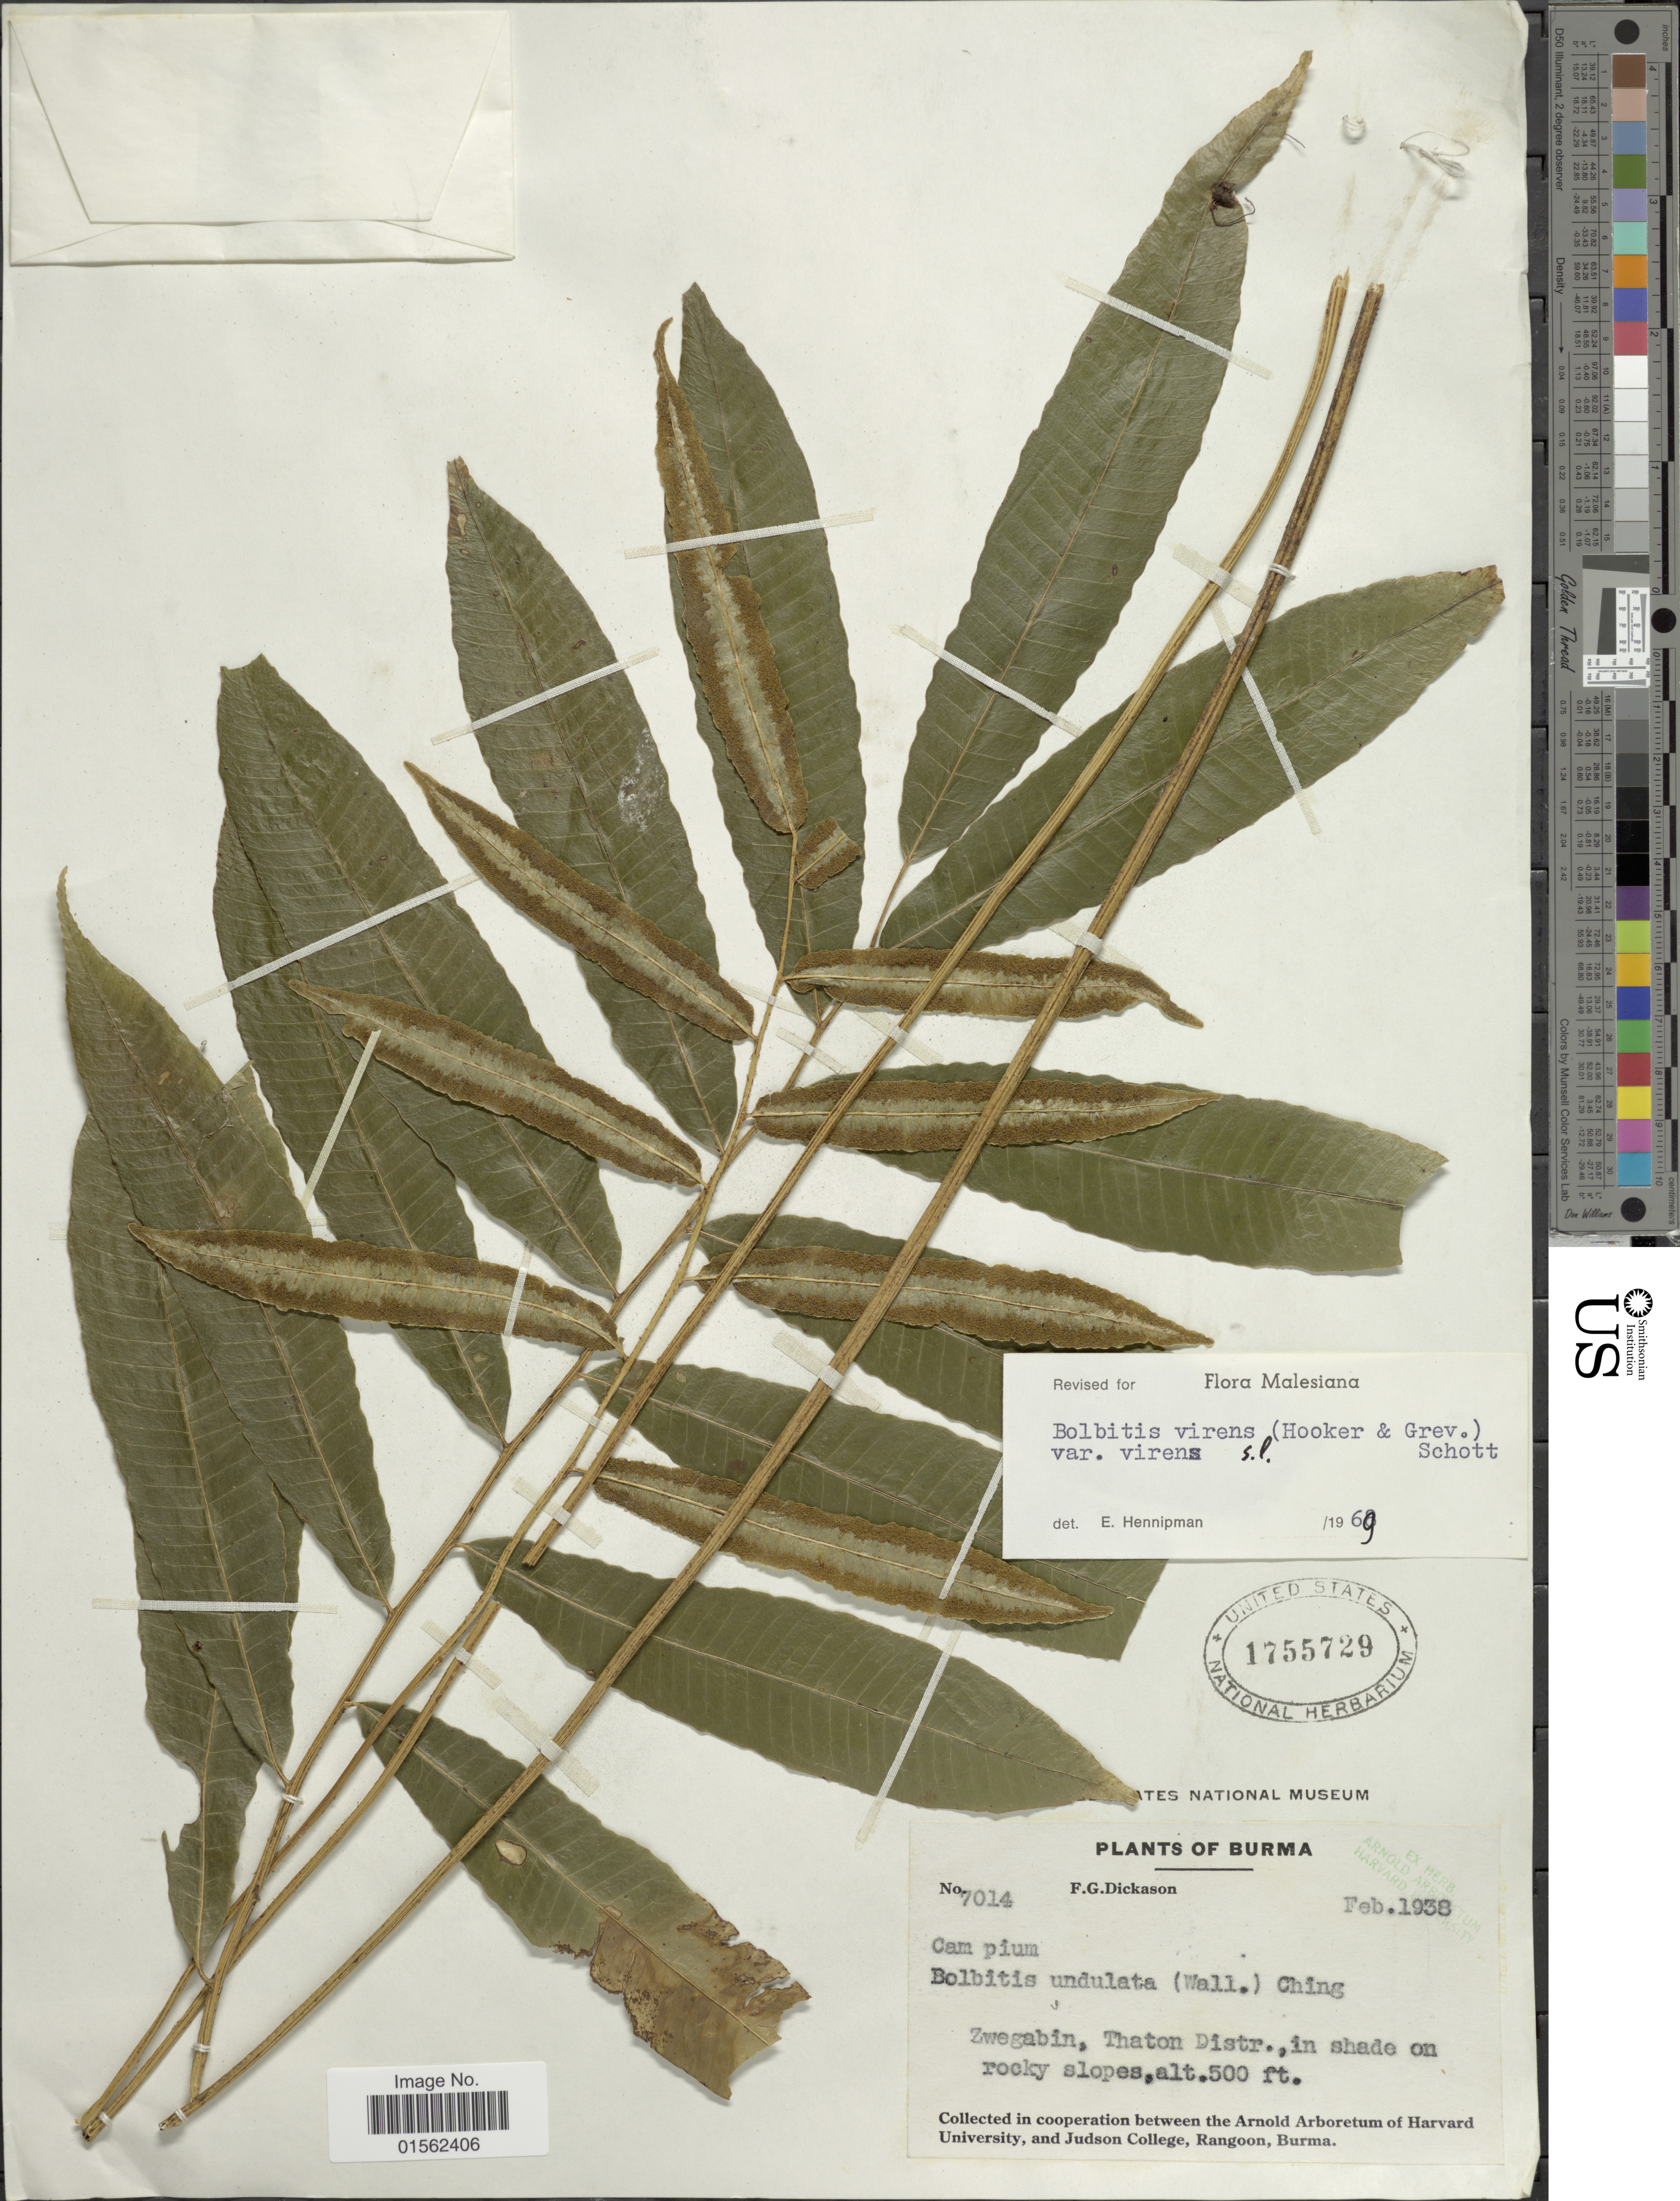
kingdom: Plantae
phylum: Tracheophyta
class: Polypodiopsida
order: Polypodiales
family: Dryopteridaceae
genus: Bolbitis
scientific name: Bolbitis virens var. virens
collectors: F. Dickason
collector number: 7014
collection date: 1938-02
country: Myanmar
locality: Burma, Zwegabin, Thaton Distr.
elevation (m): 152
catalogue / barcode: US 1755729